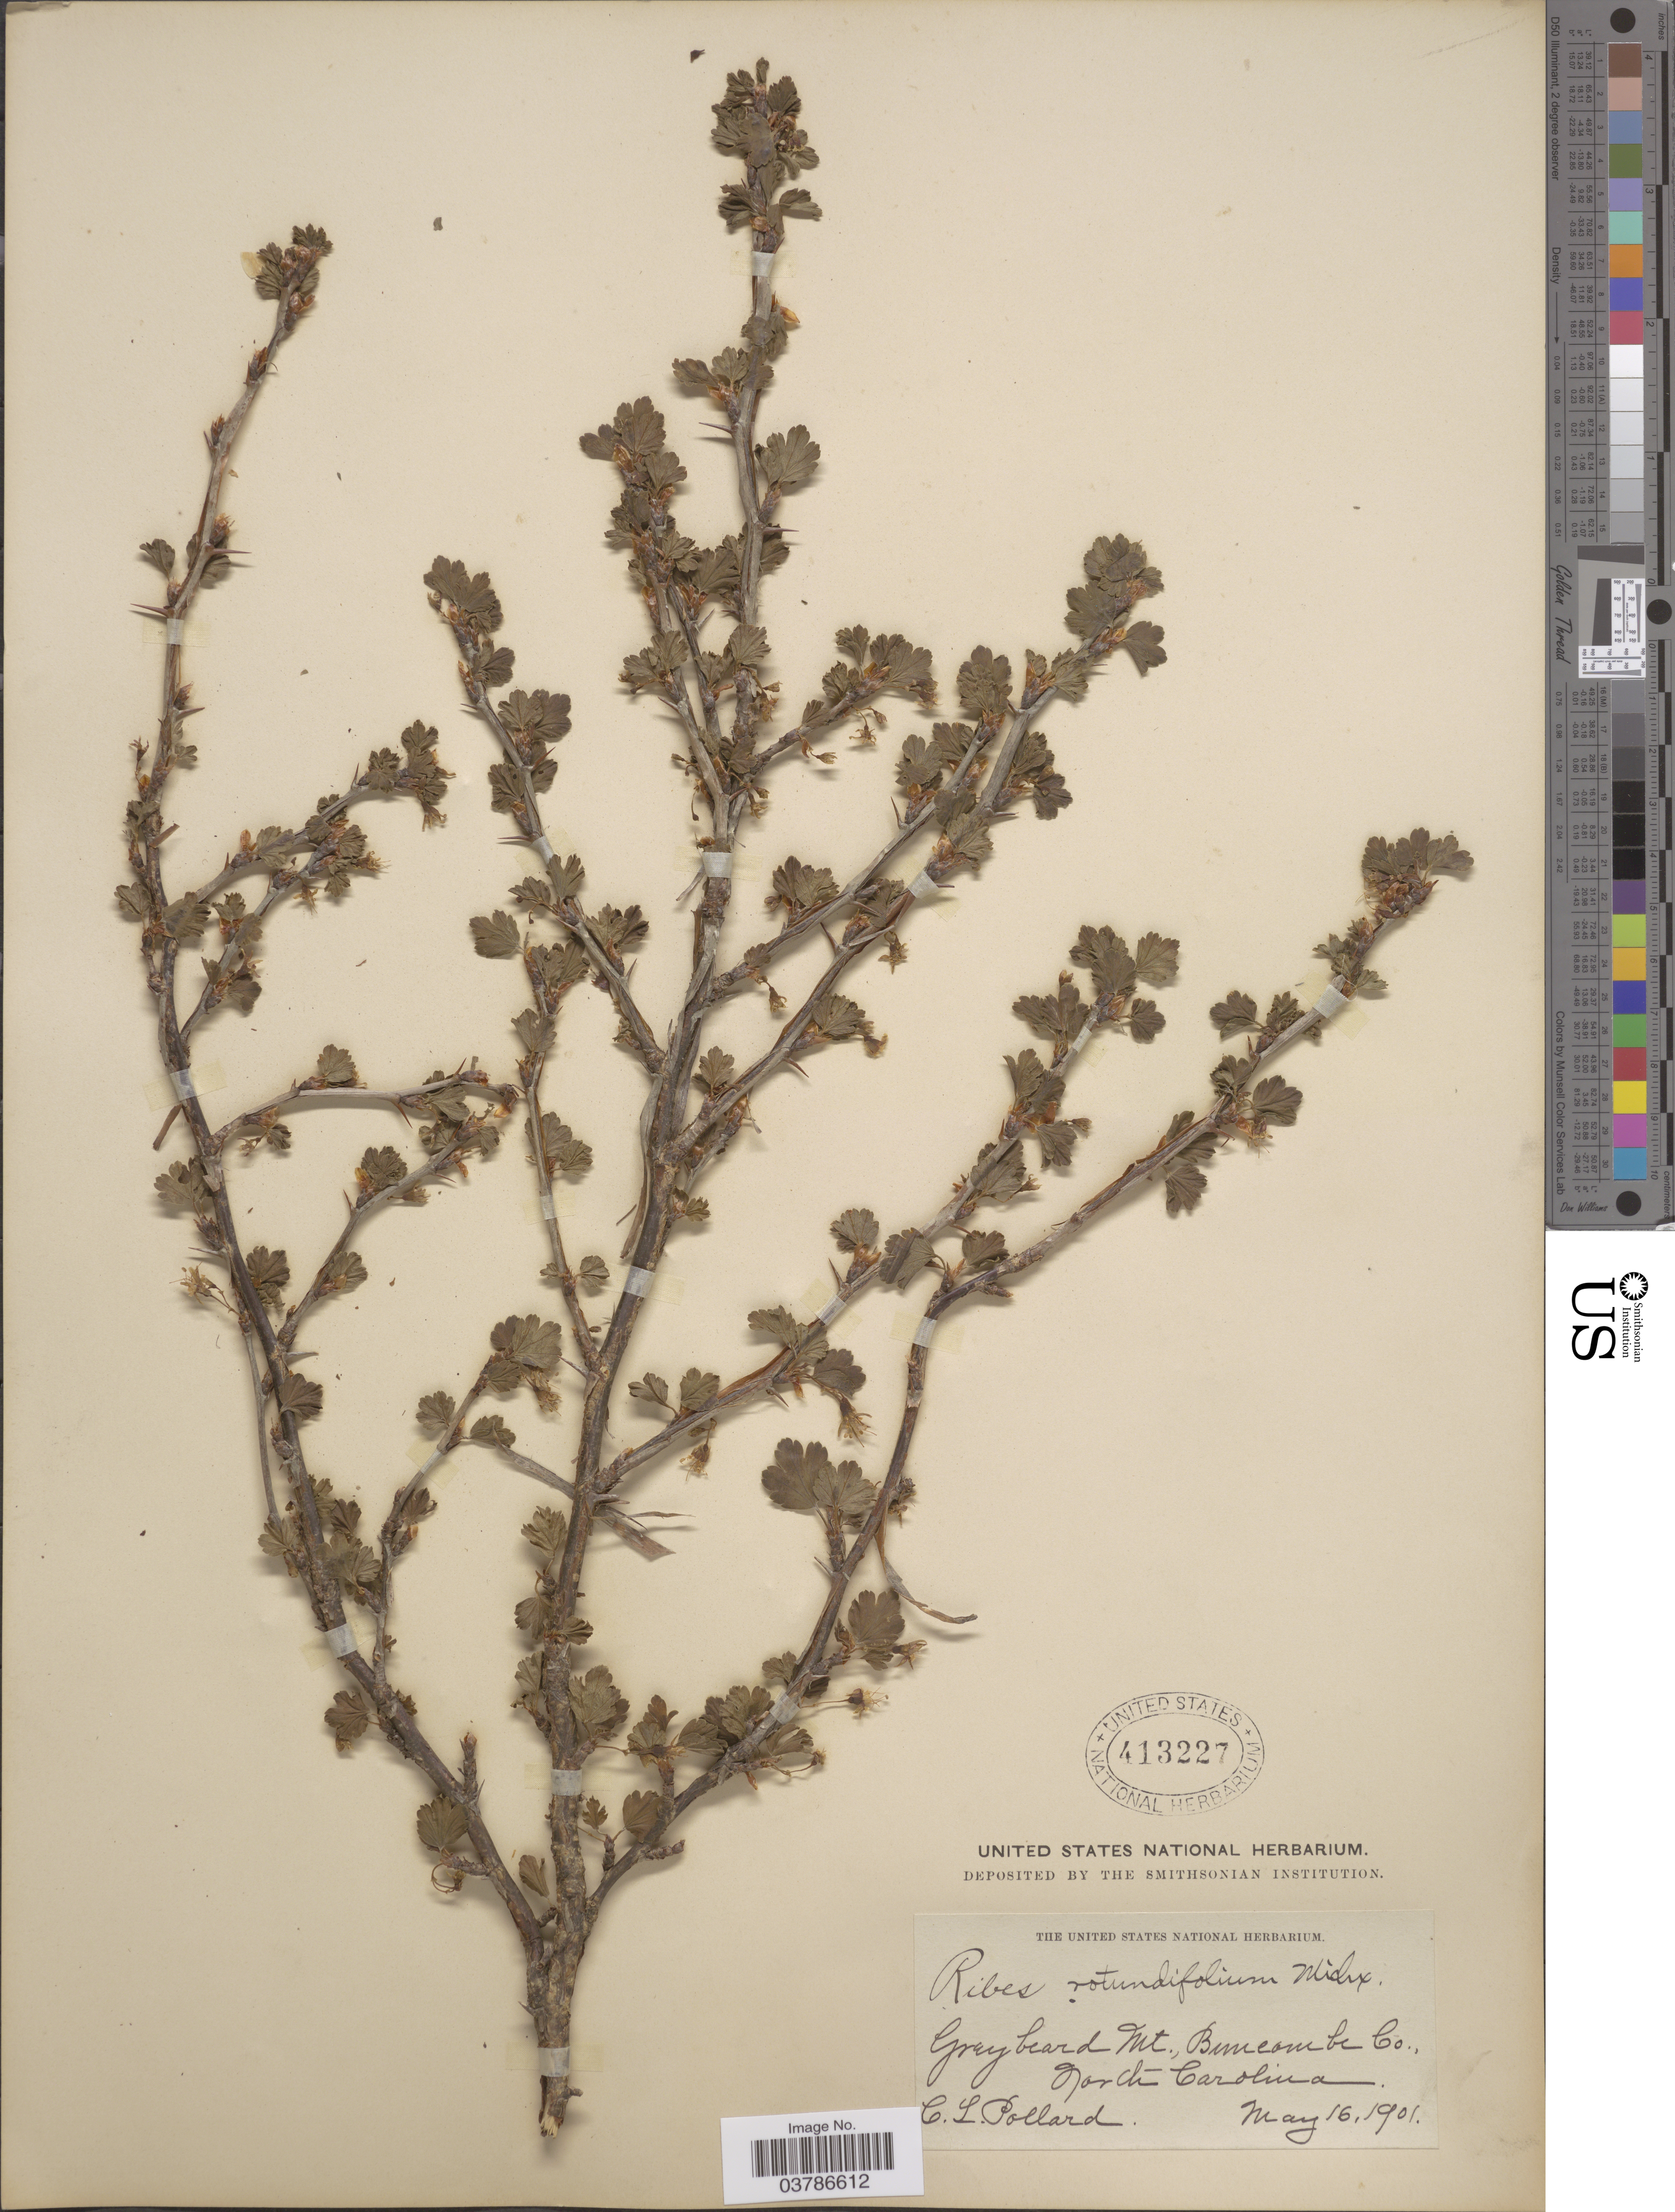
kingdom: Plantae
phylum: Tracheophyta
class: Magnoliopsida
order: Saxifragales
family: Grossulariaceae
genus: Ribes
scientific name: Ribes rotundifolium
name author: Michx.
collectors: C. L. Pollard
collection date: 1901-05-16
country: United States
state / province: North Carolina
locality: Greybeard Mt., Buncombe Co.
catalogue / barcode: US 413227